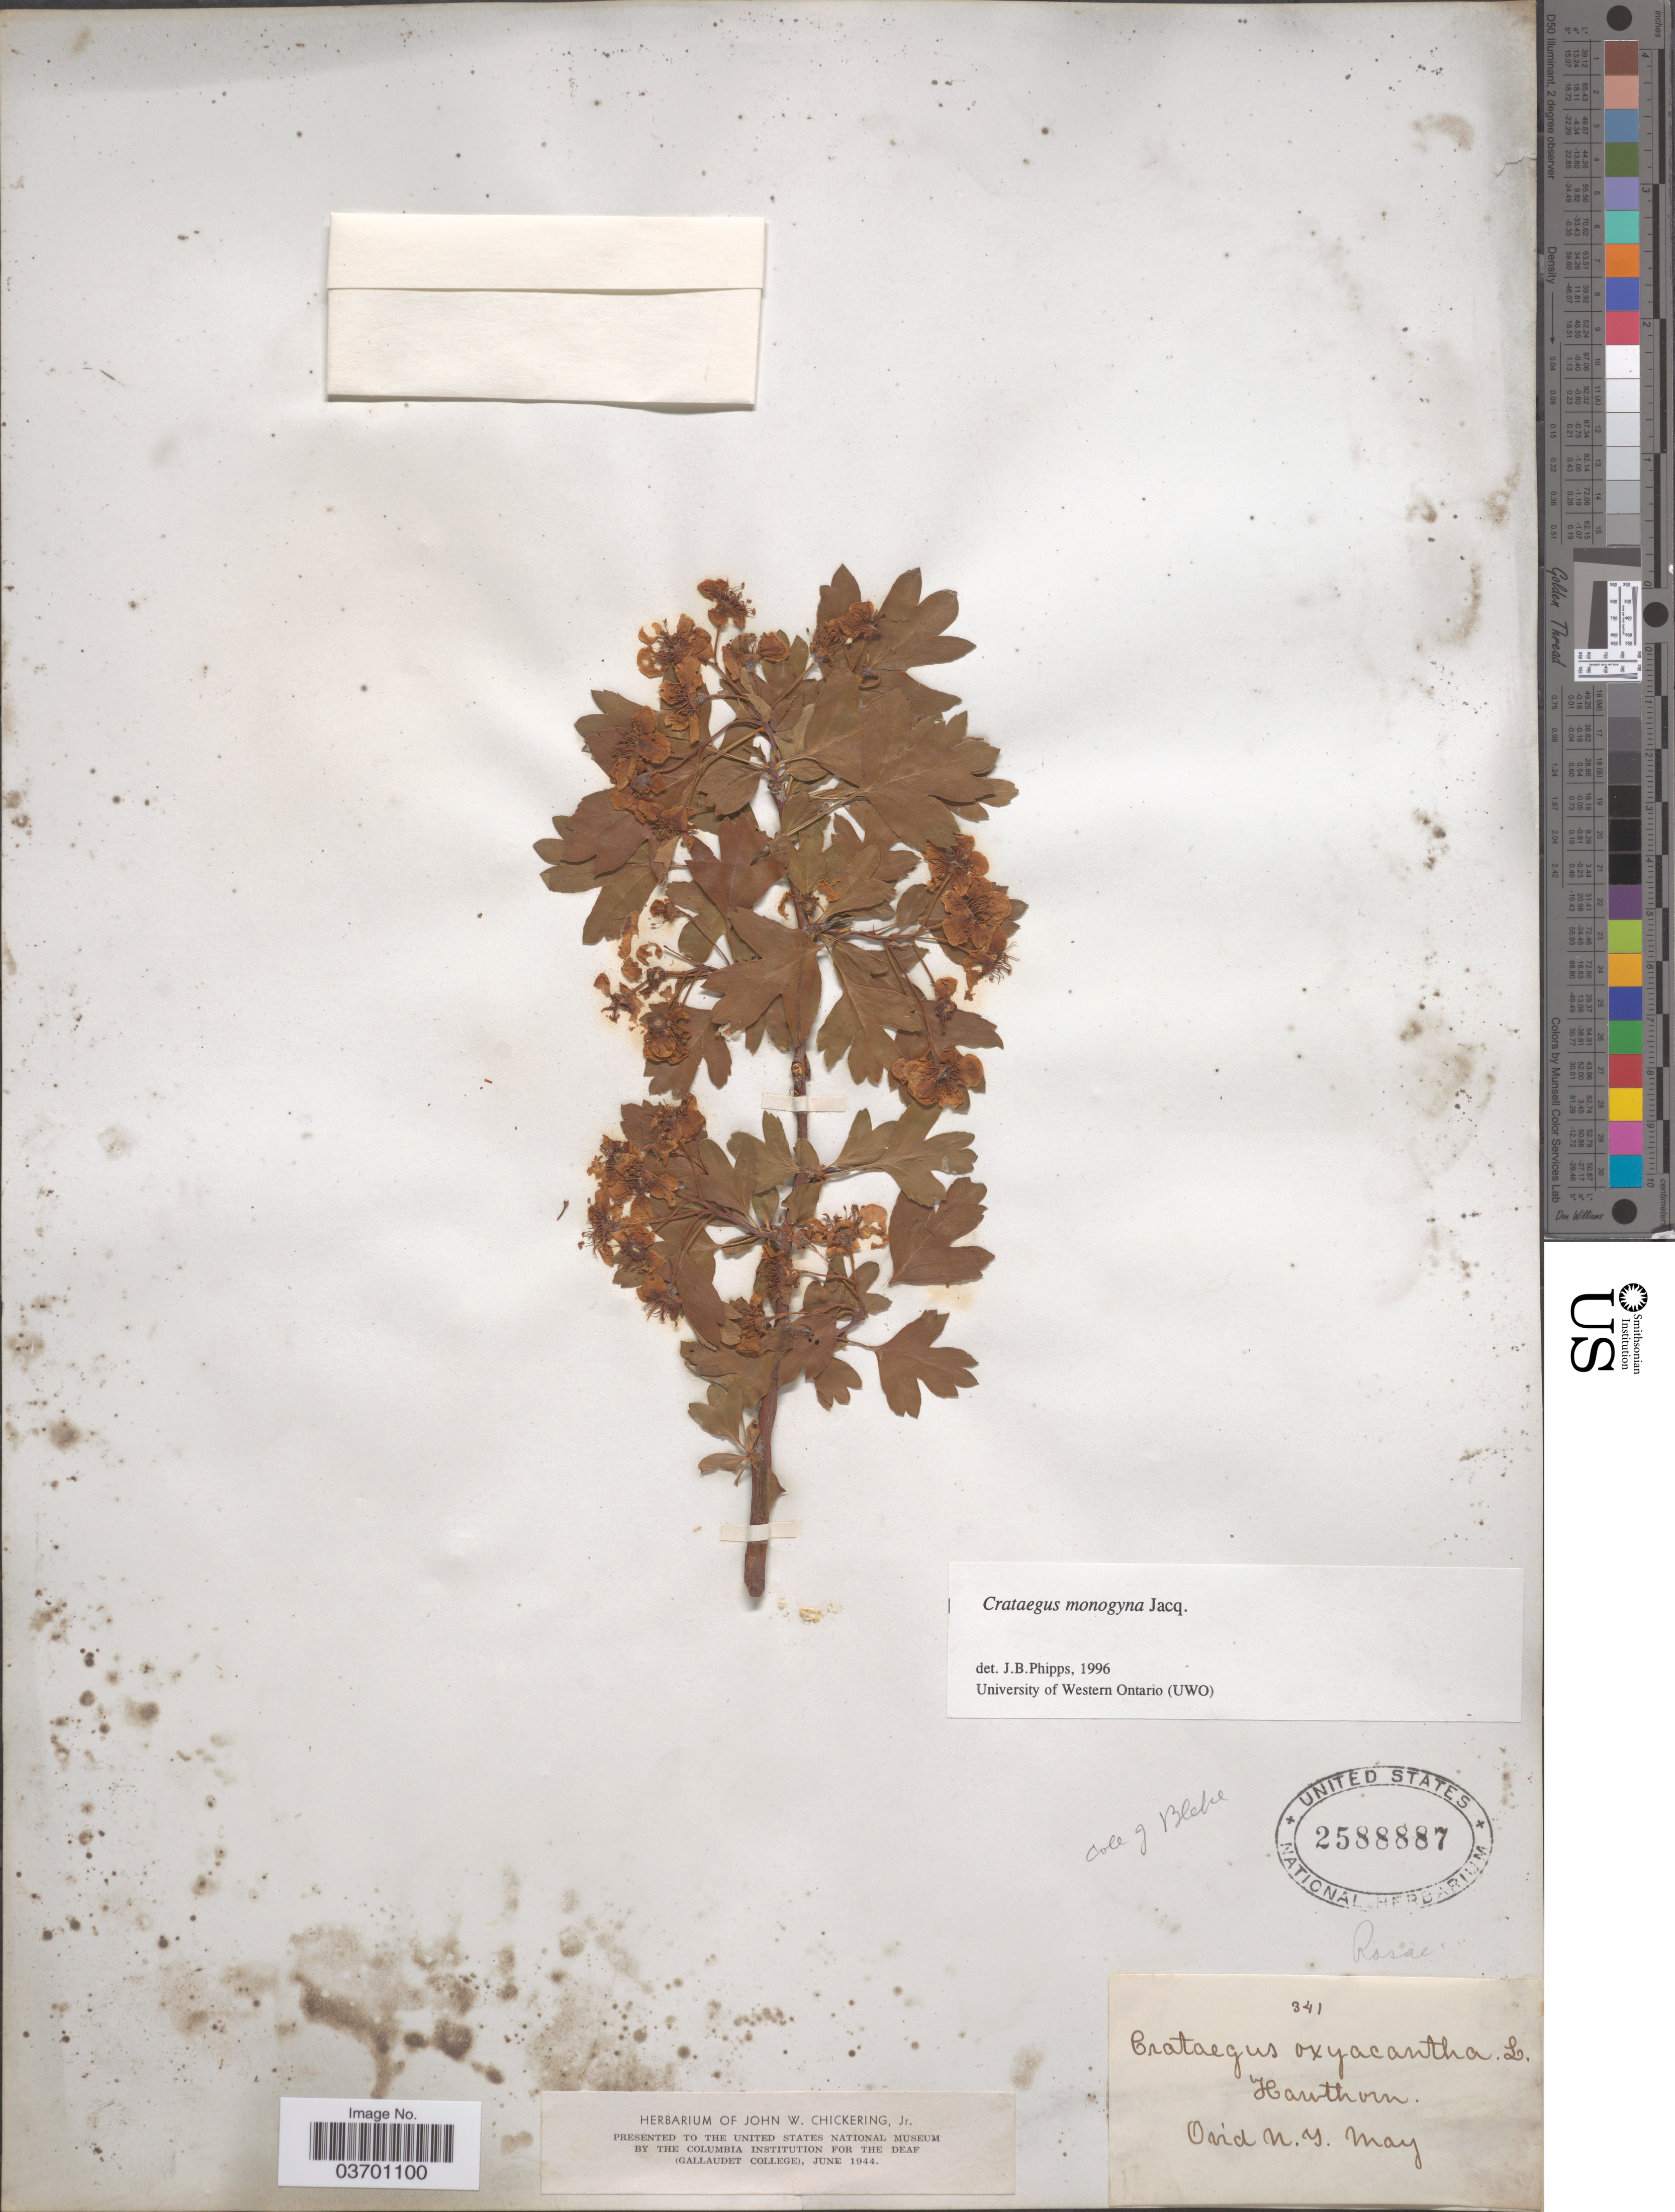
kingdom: Plantae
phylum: Tracheophyta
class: Magnoliopsida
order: Rosales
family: Rosaceae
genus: Crataegus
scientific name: Crataegus monogyna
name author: Lindin.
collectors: J. Blake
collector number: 341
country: United States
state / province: New York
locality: Ovid.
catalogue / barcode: US 2588887